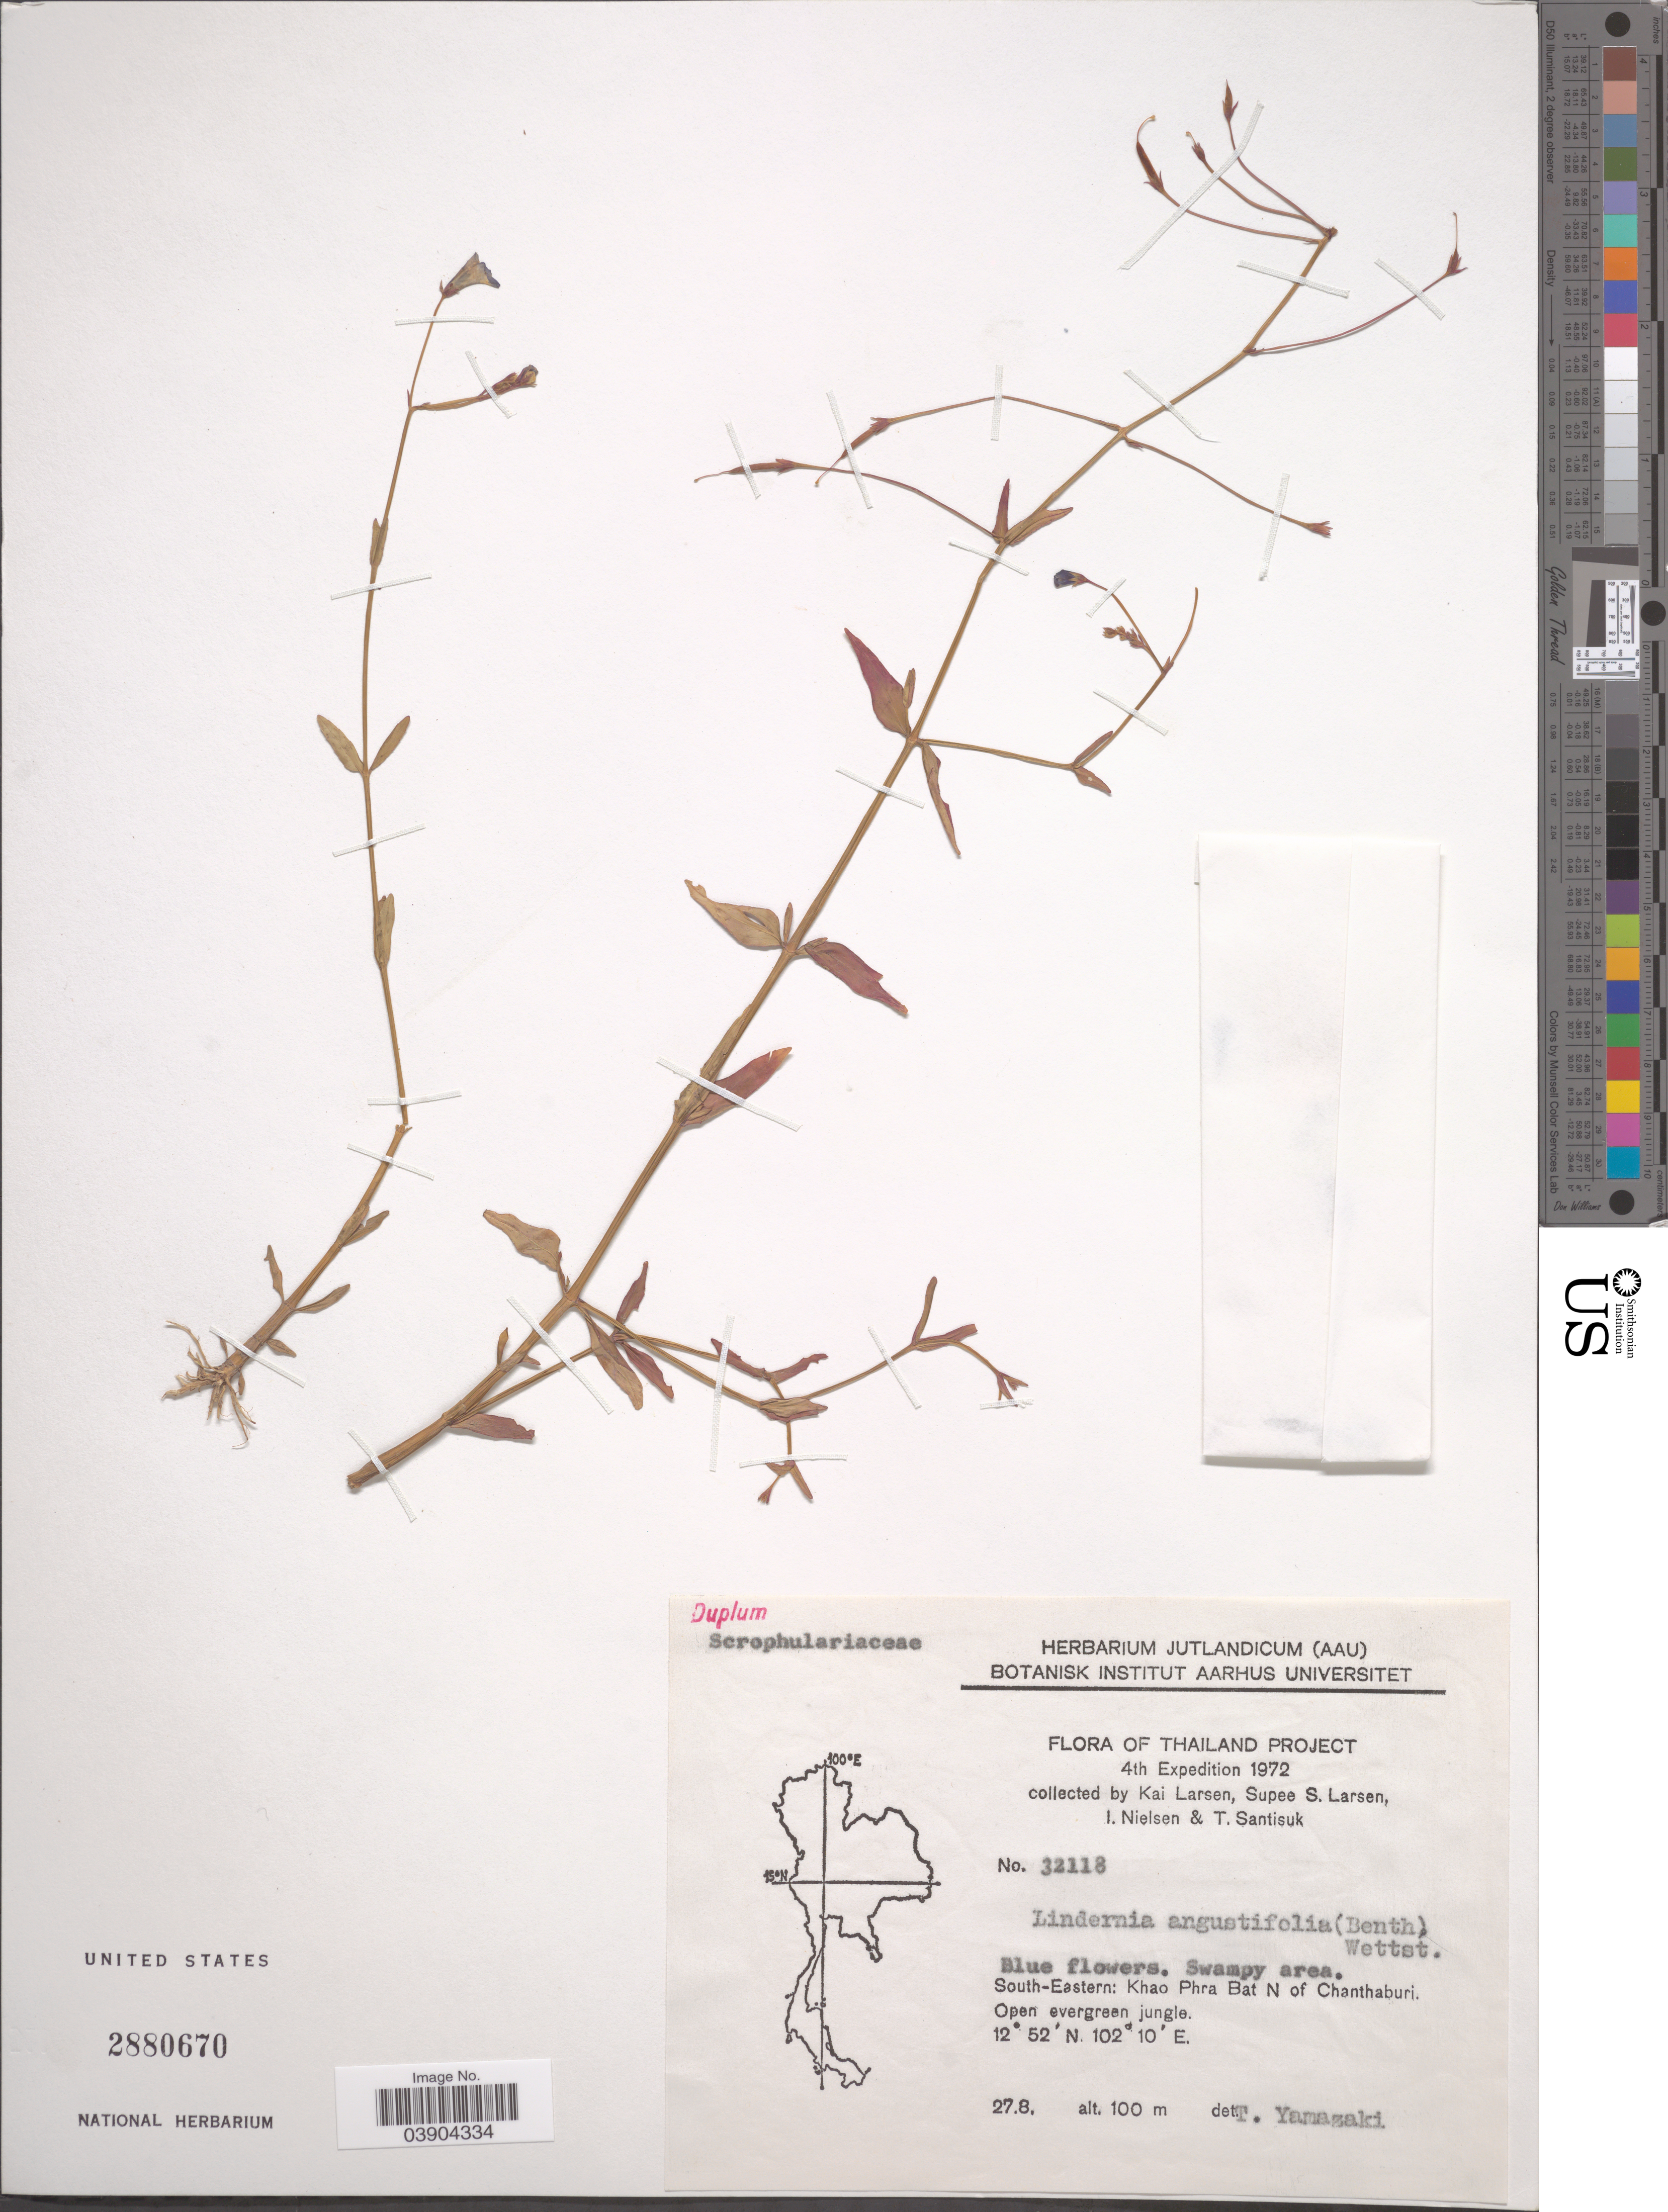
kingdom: Plantae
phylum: Tracheophyta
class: Magnoliopsida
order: Lamiales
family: Linderniaceae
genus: Lindernia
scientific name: Lindernia angustifolia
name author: (Benth.) Wettst.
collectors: K. Larsen, S. Larsen, I. Nielsen & T. Santisuk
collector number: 32118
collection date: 1972-08-27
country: Thailand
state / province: Chanthaburi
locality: South-Eastern: Khao Phra Bat N of Chanthaburi.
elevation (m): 100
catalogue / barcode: US 2880670